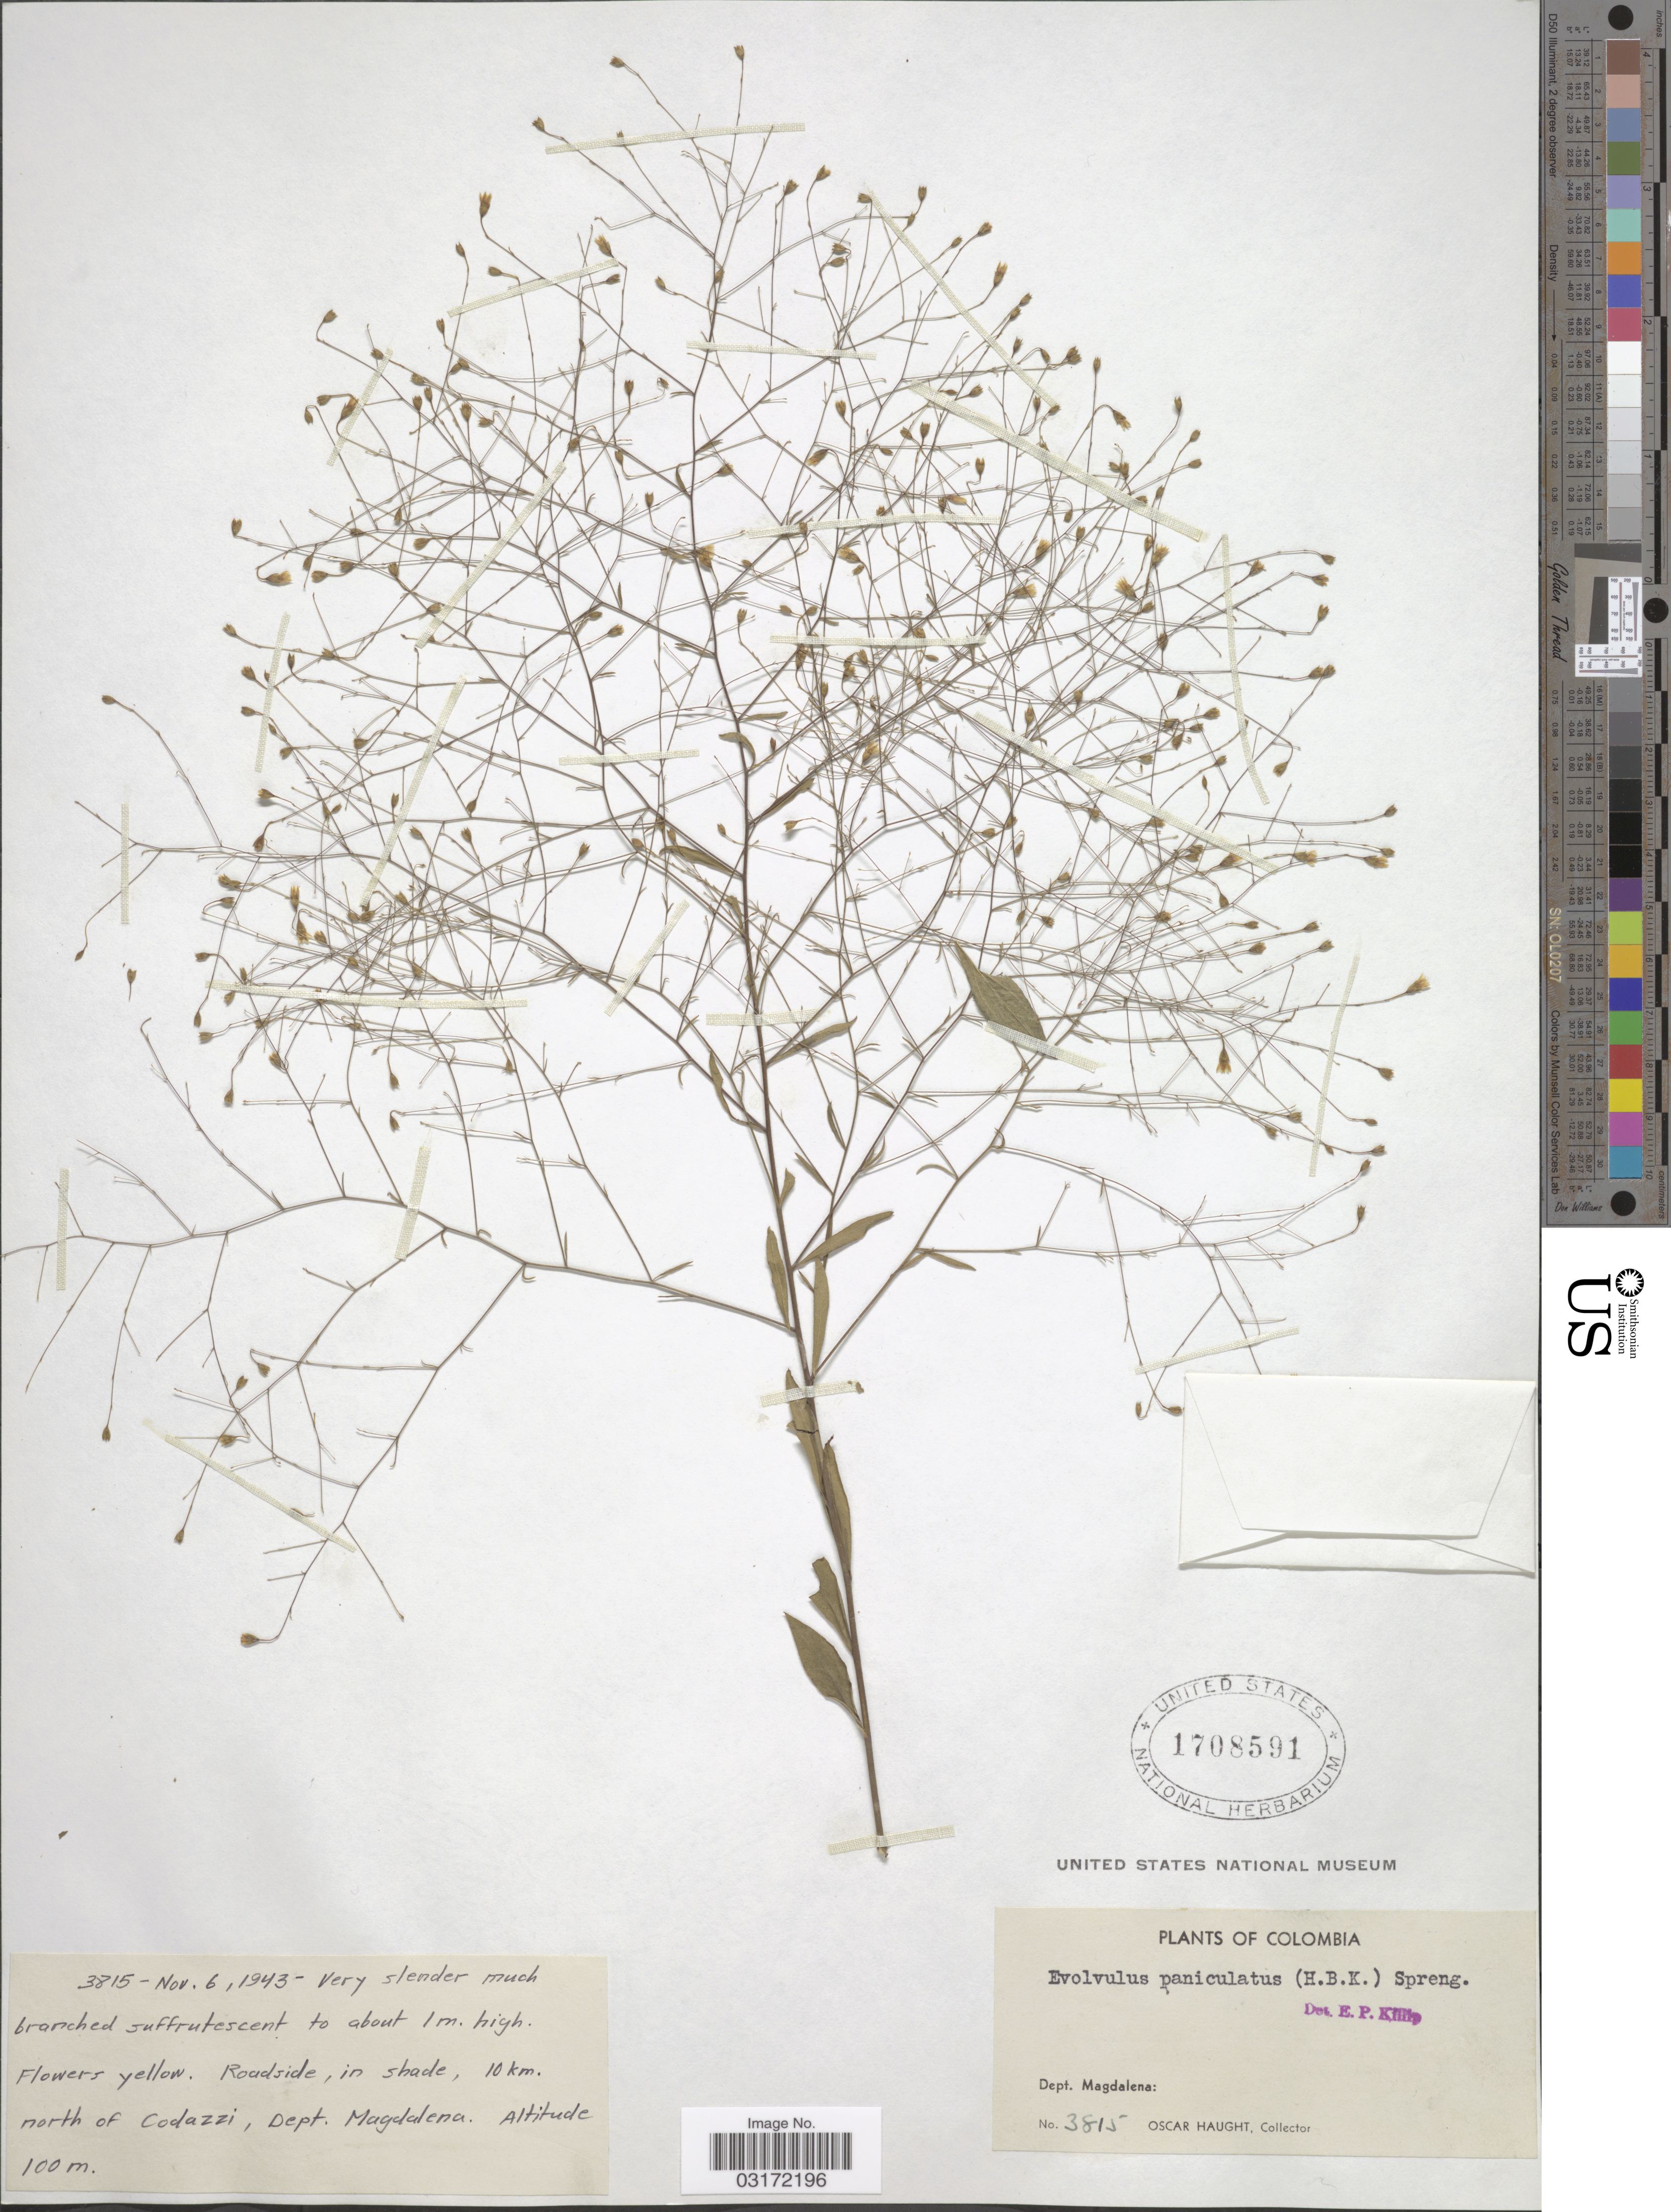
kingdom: Plantae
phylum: Tracheophyta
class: Magnoliopsida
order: Solanales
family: Convolvulaceae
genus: Evolvulus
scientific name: Evolvulus paniculatus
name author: (Bonpl.) Spreng.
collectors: O. Haught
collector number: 3815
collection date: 1943-11-06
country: Colombia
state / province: Magdalena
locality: Dept. Magdalena. 10 km. north of Codazzi.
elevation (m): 100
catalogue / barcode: US 1708591